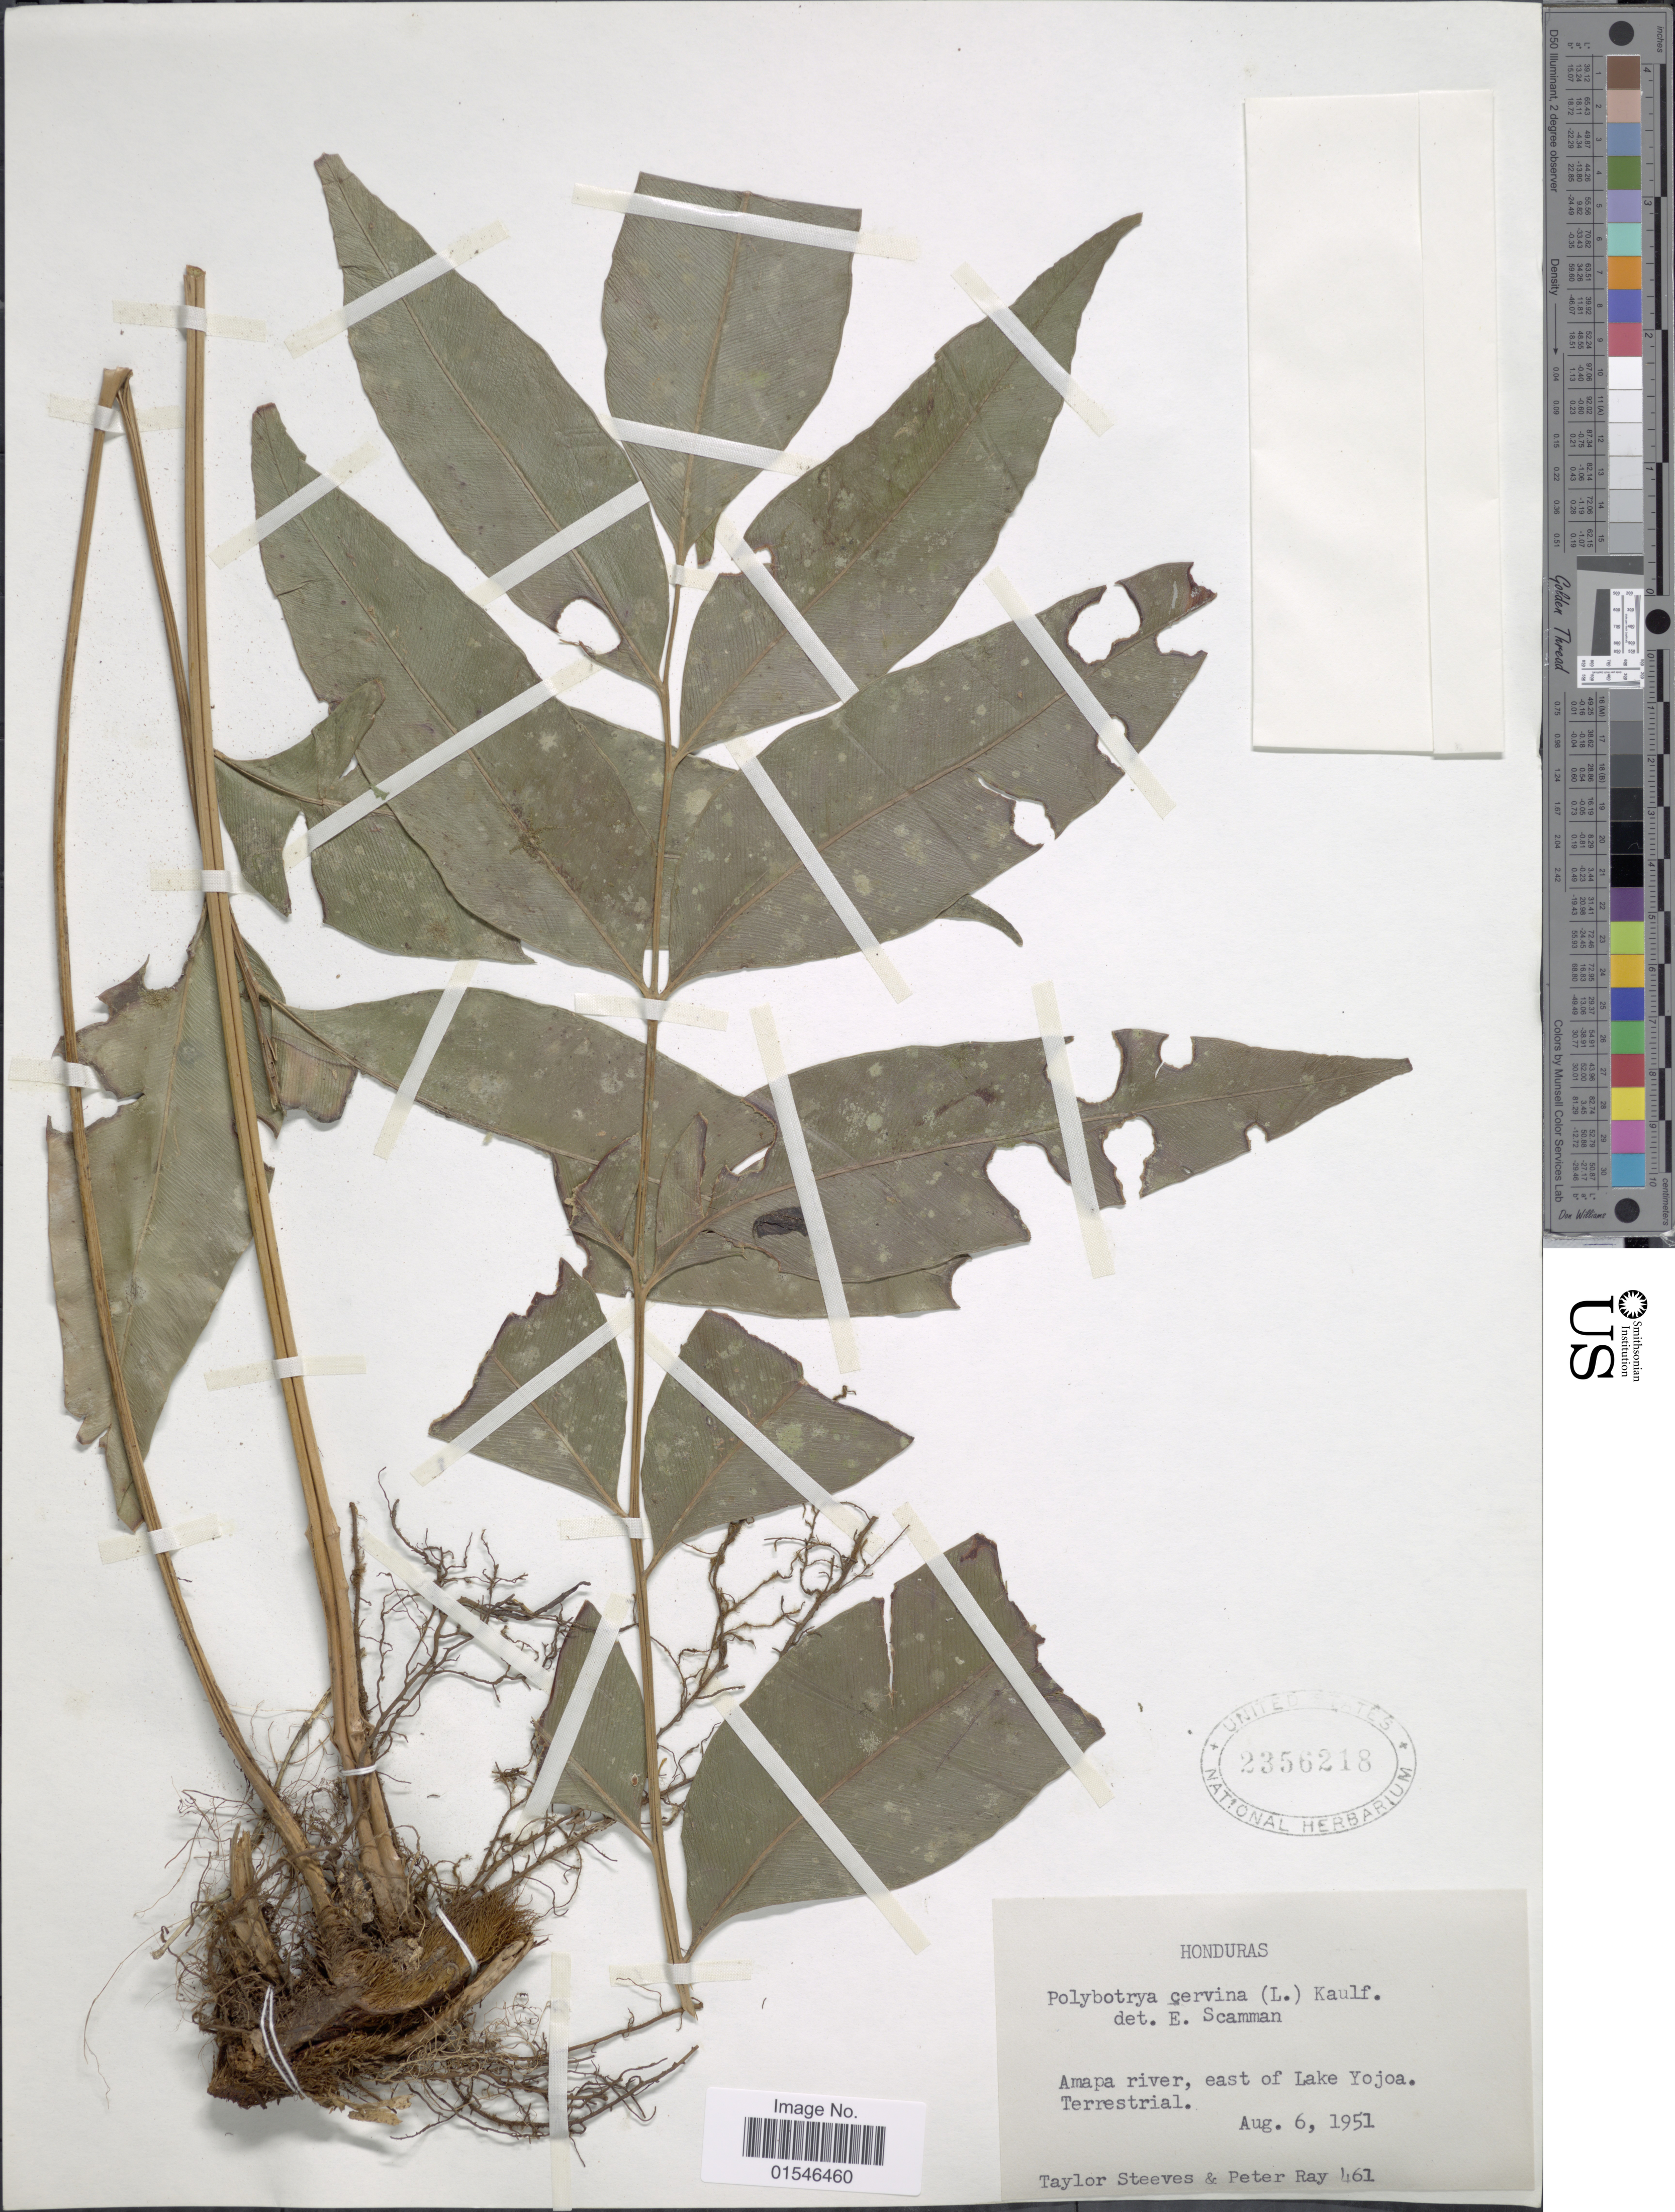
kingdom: Plantae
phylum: Tracheophyta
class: Polypodiopsida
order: Polypodiales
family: Dryopteridaceae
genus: Olfersia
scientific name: Olfersia cervina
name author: (L.) Kunze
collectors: T. Steeves & P. Ray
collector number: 461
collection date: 1951-08-06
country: Honduras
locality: Amapa River, east of Lake Yojoa. Terrestrial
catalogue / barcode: US 2356218